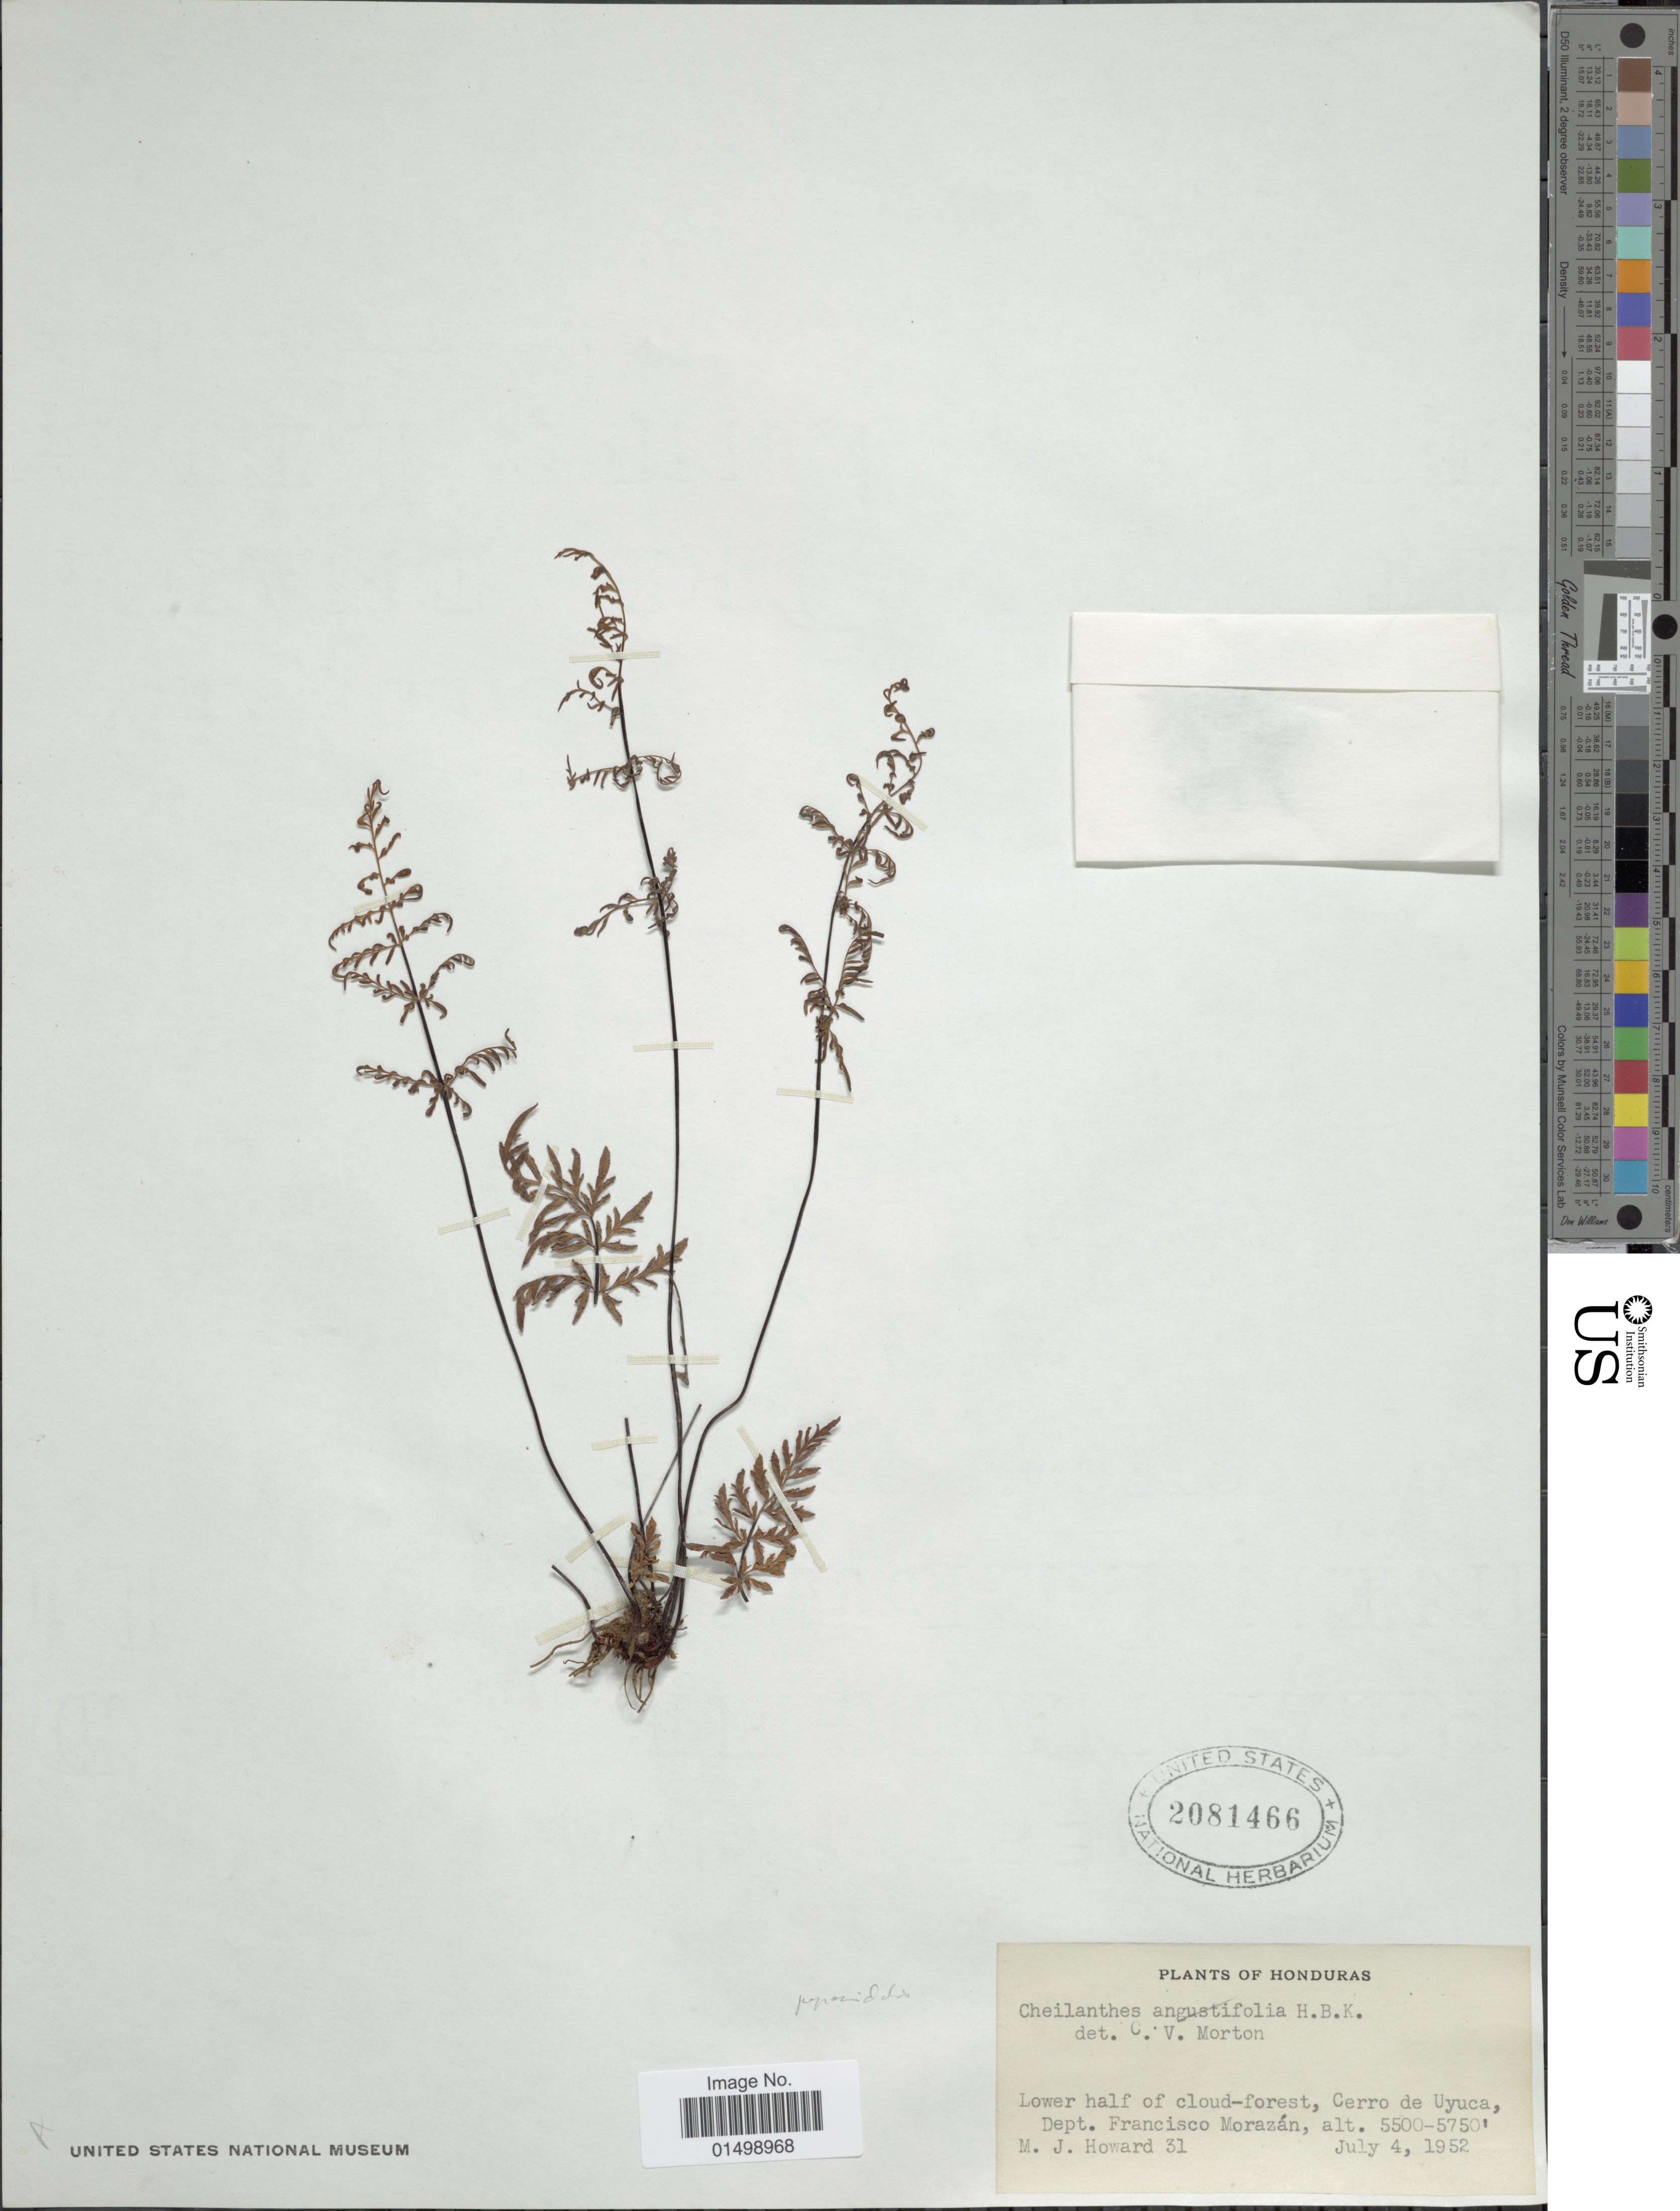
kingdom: Plantae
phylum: Tracheophyta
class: Polypodiopsida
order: Polypodiales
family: Pteridaceae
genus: Cheilanthes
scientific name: Cheilanthes pyramidalis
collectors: M. Howard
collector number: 31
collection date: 1952-07-04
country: Honduras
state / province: Fco. Morazán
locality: Lower half of cloud-forest, Cerro de Uyuca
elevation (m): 1676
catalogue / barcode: US 2081466